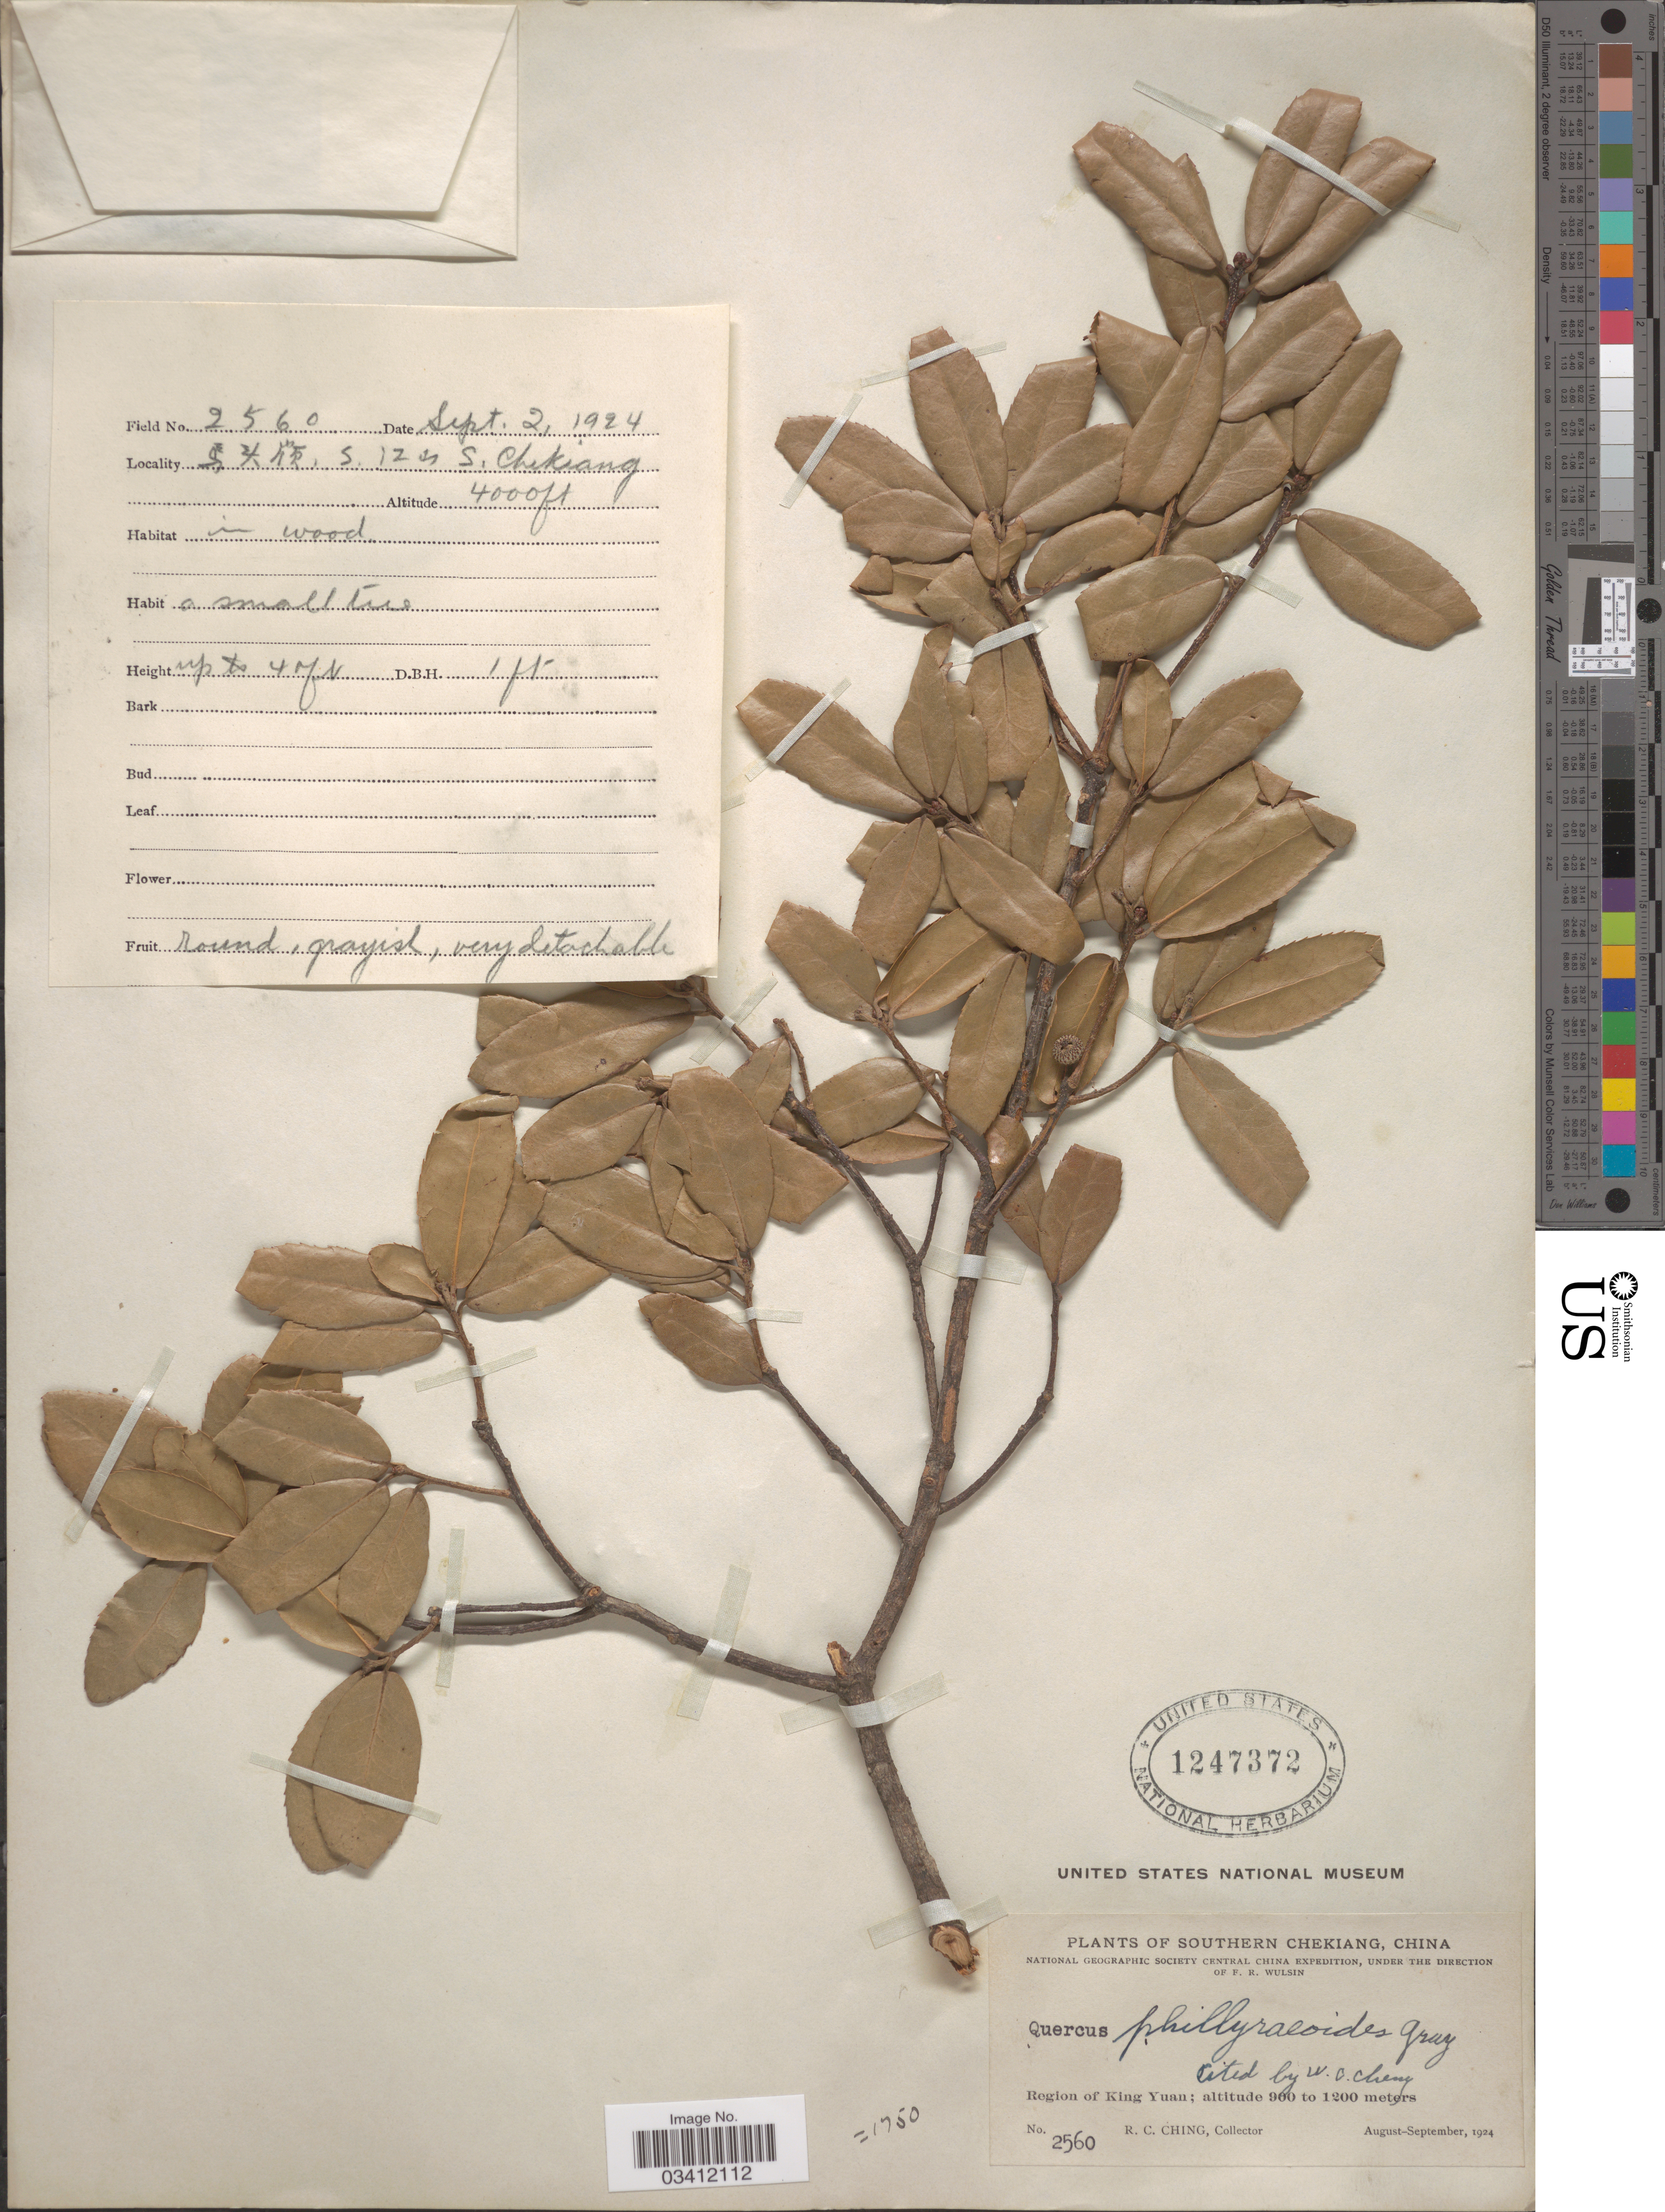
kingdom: Plantae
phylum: Tracheophyta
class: Magnoliopsida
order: Fagales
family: Fagaceae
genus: Quercus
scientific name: Quercus phillyraeoides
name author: A. Gray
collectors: R. C. Ching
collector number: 2560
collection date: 1924-09-02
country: China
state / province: Zhejiang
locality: Region of King Yuan, Southern Chongqing.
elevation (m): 1219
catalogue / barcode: US 1247372